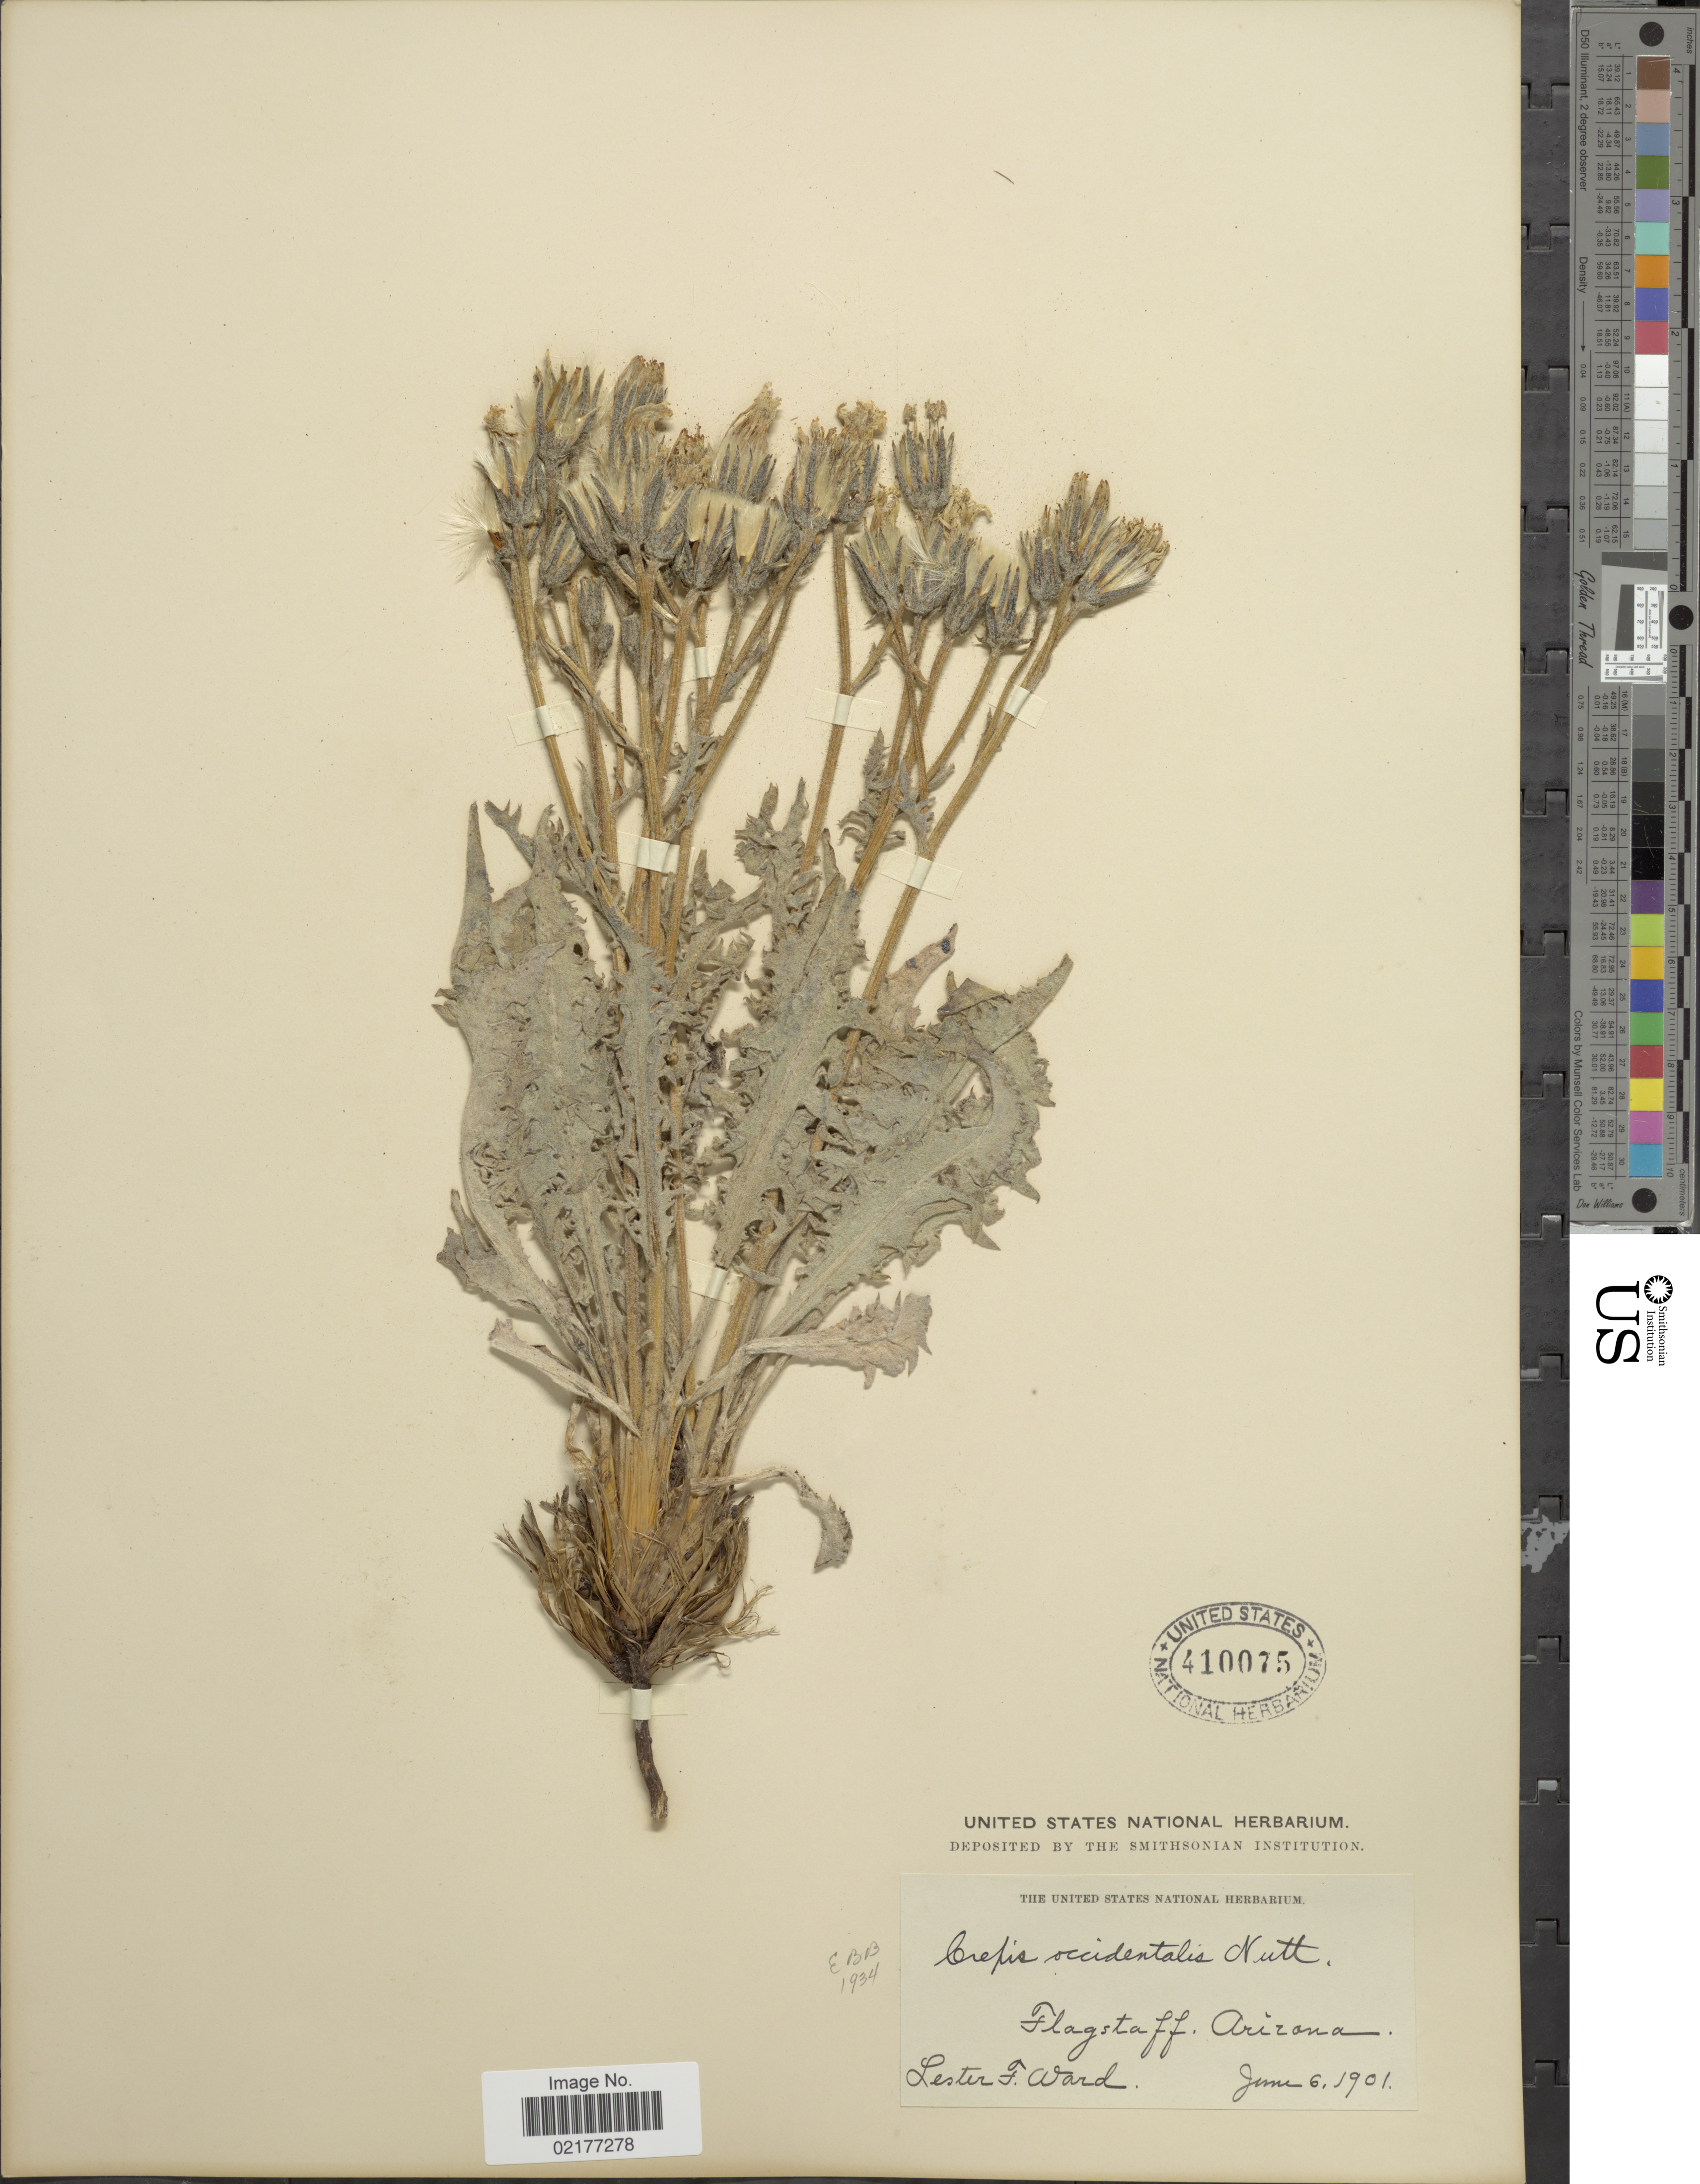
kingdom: Plantae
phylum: Tracheophyta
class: Magnoliopsida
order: Asterales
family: Asteraceae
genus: Crepis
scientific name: Crepis occidentalis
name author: Nutt.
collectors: L. F. Ward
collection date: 1901-06-06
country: United States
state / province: Arizona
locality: Flagstaff, Arizona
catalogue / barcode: US 410075